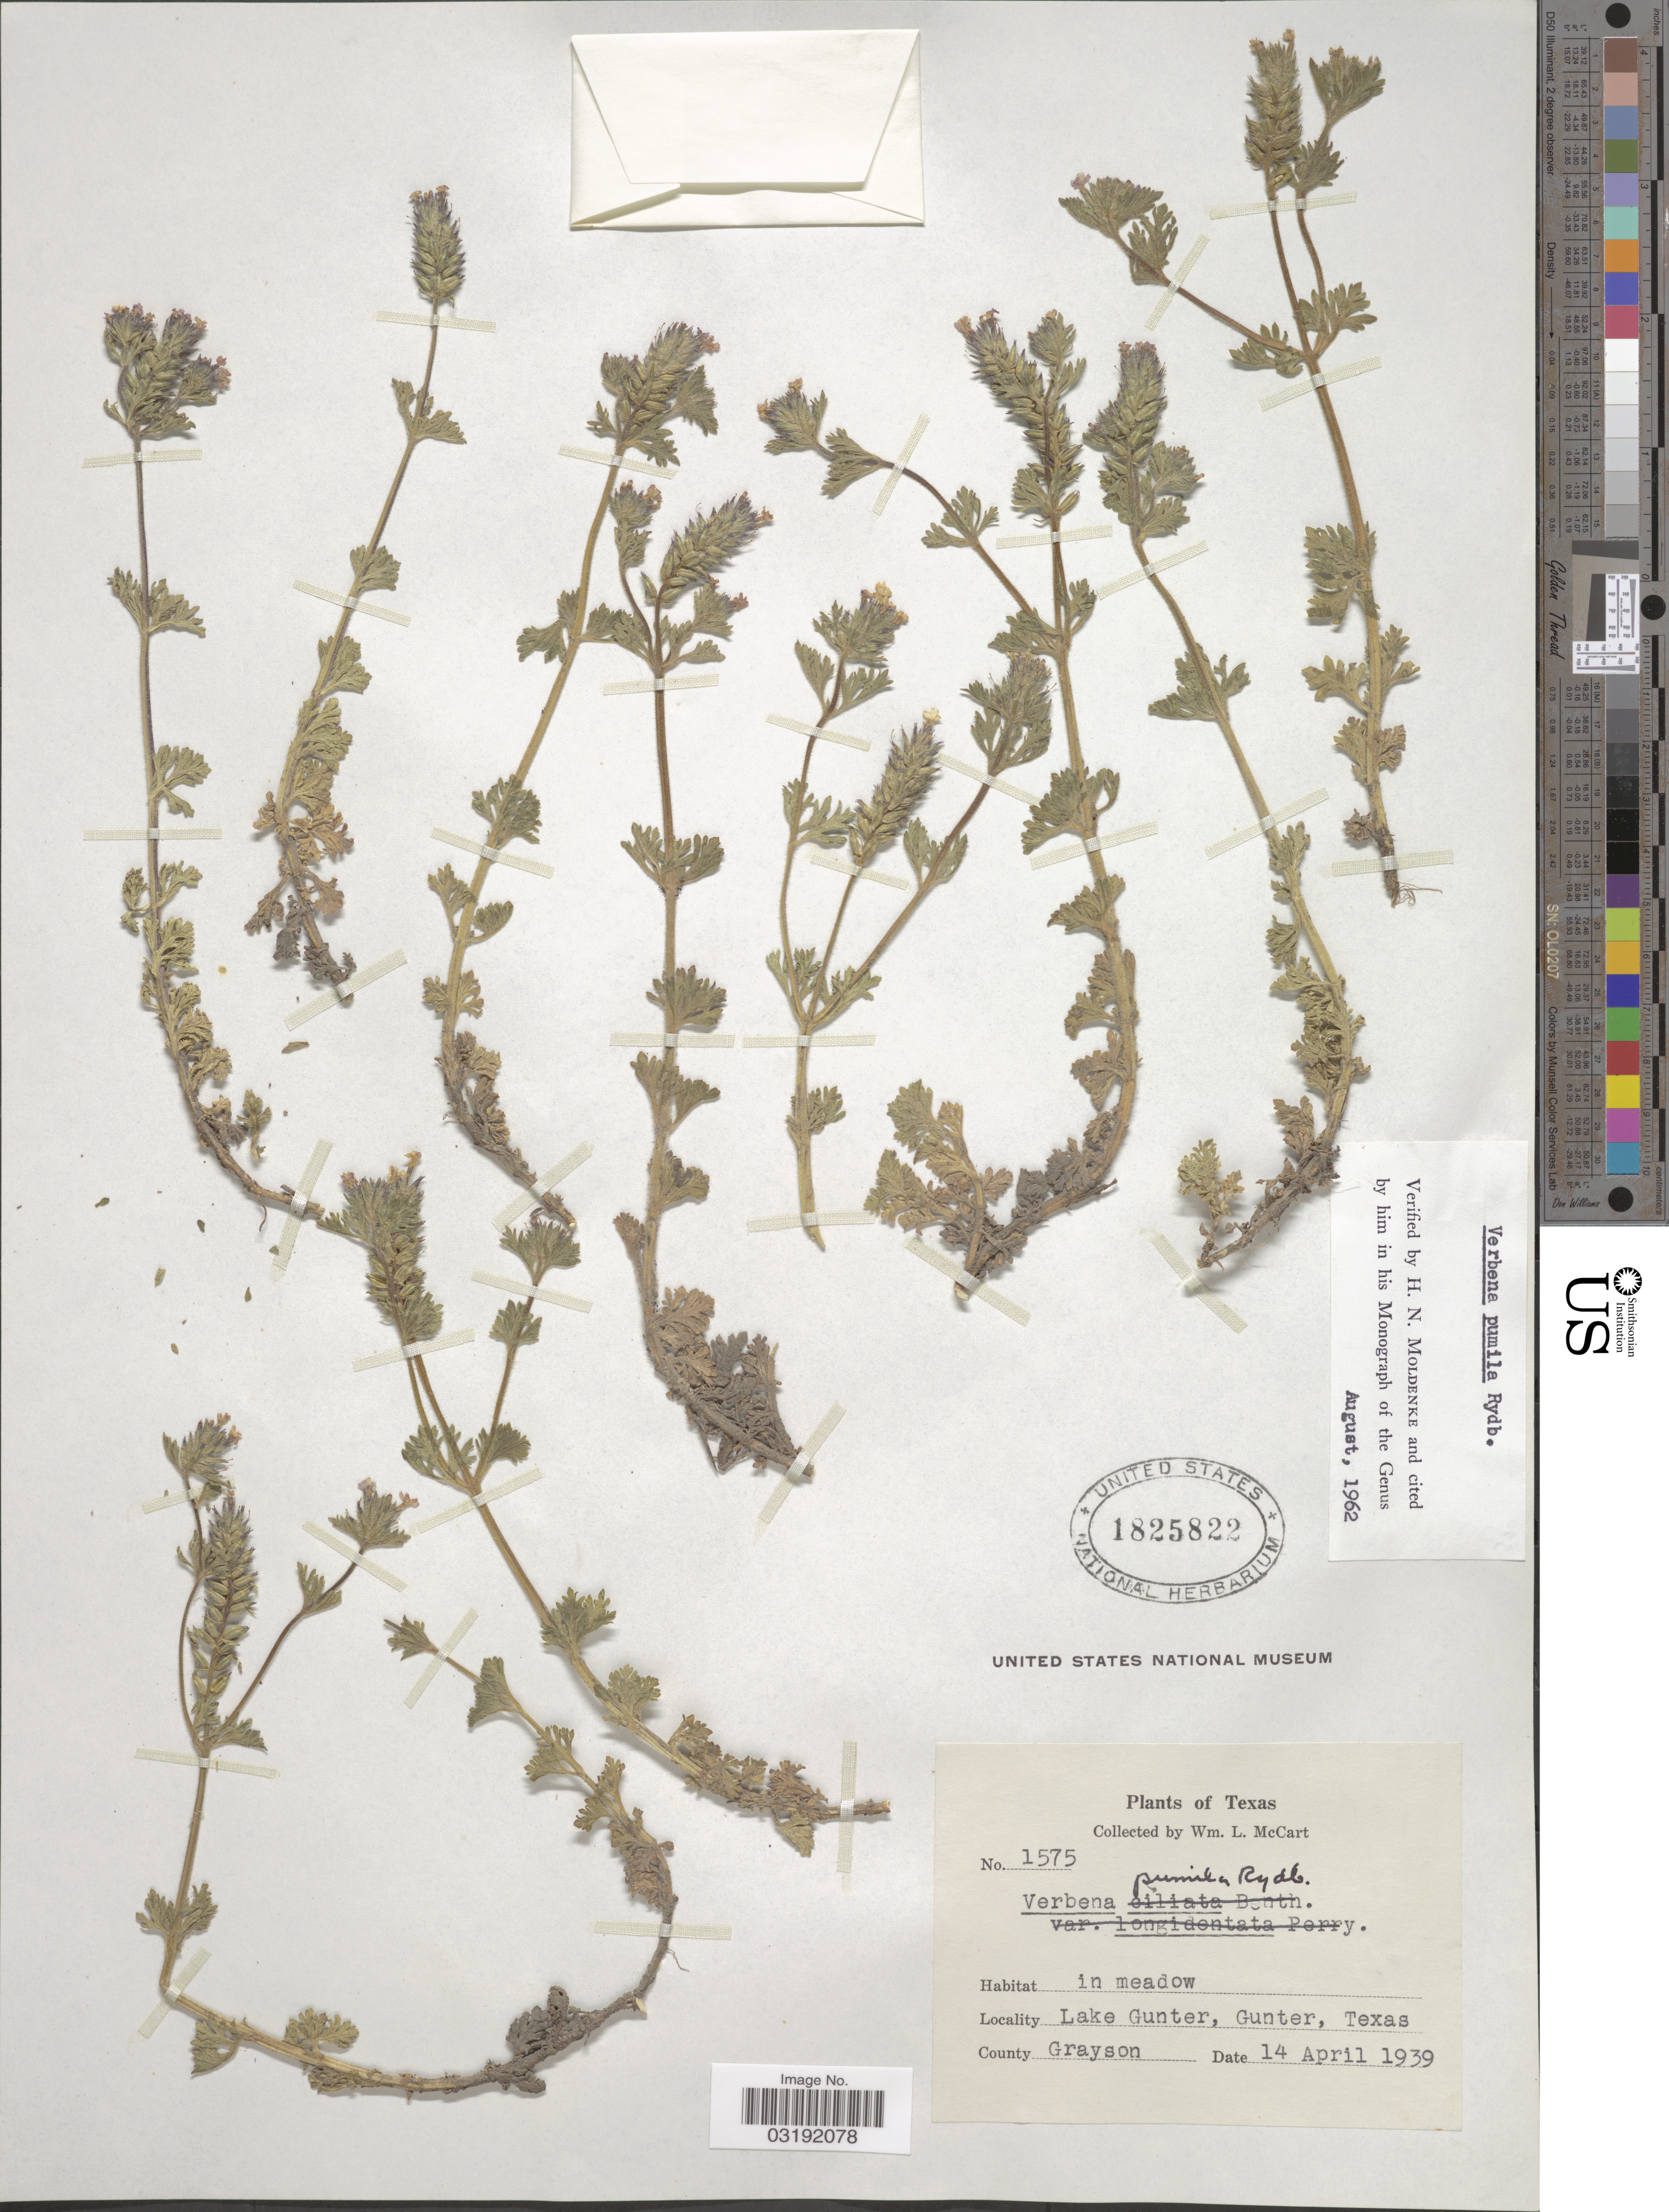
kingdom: Plantae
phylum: Tracheophyta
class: Magnoliopsida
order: Lamiales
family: Verbenaceae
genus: Verbena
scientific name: Verbena pumila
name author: Rydb.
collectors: W. McCart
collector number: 1575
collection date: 1939-04-14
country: United States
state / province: Texas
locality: Lake Gunter, Gunter. County Grayson.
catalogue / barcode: US 1825822